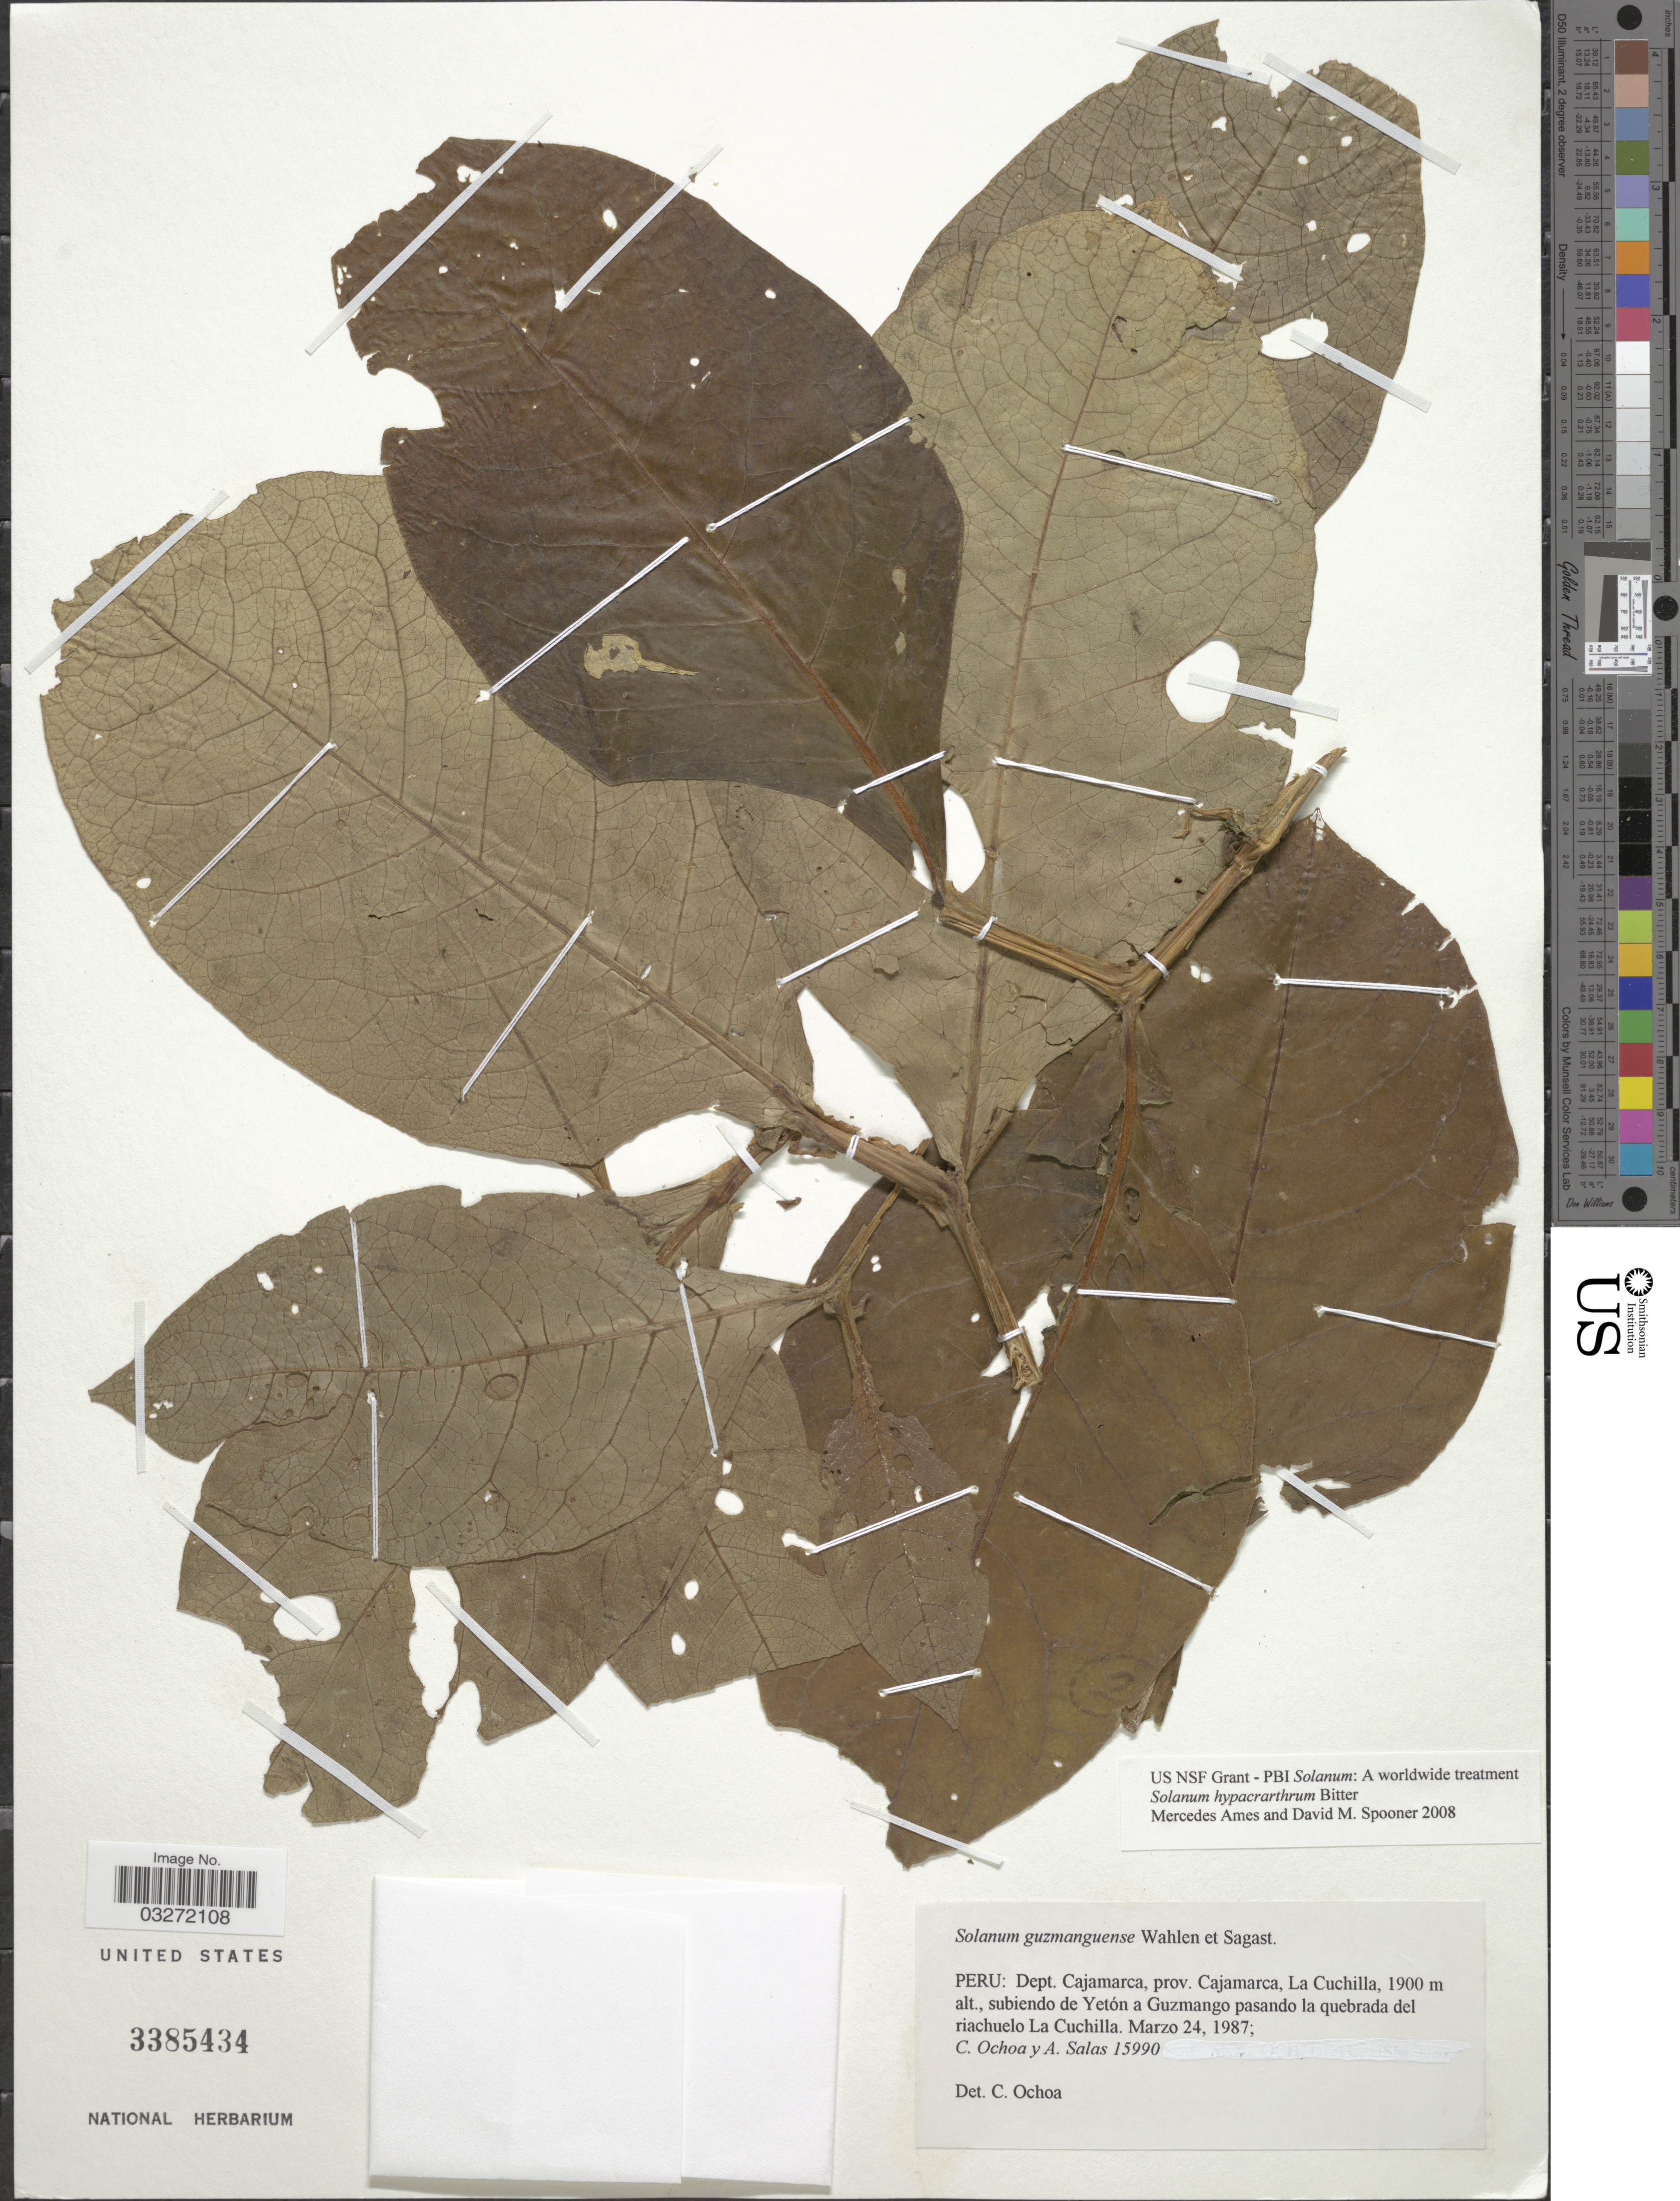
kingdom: Plantae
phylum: Tracheophyta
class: Magnoliopsida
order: Solanales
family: Solanaceae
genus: Solanum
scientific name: Solanum hypacrarthrum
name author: Bitter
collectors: C. Ochoa & A. Salas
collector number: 15990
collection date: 1987-03-24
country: Peru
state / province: Cajamarca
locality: Dept. Cajamarca, prov. Cajamarca, La Cuchilla, subiendo de Yetón a Guzmango pasando la quebrada del riachuelo La Cuchilla.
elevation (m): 1900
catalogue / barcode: US 3385434